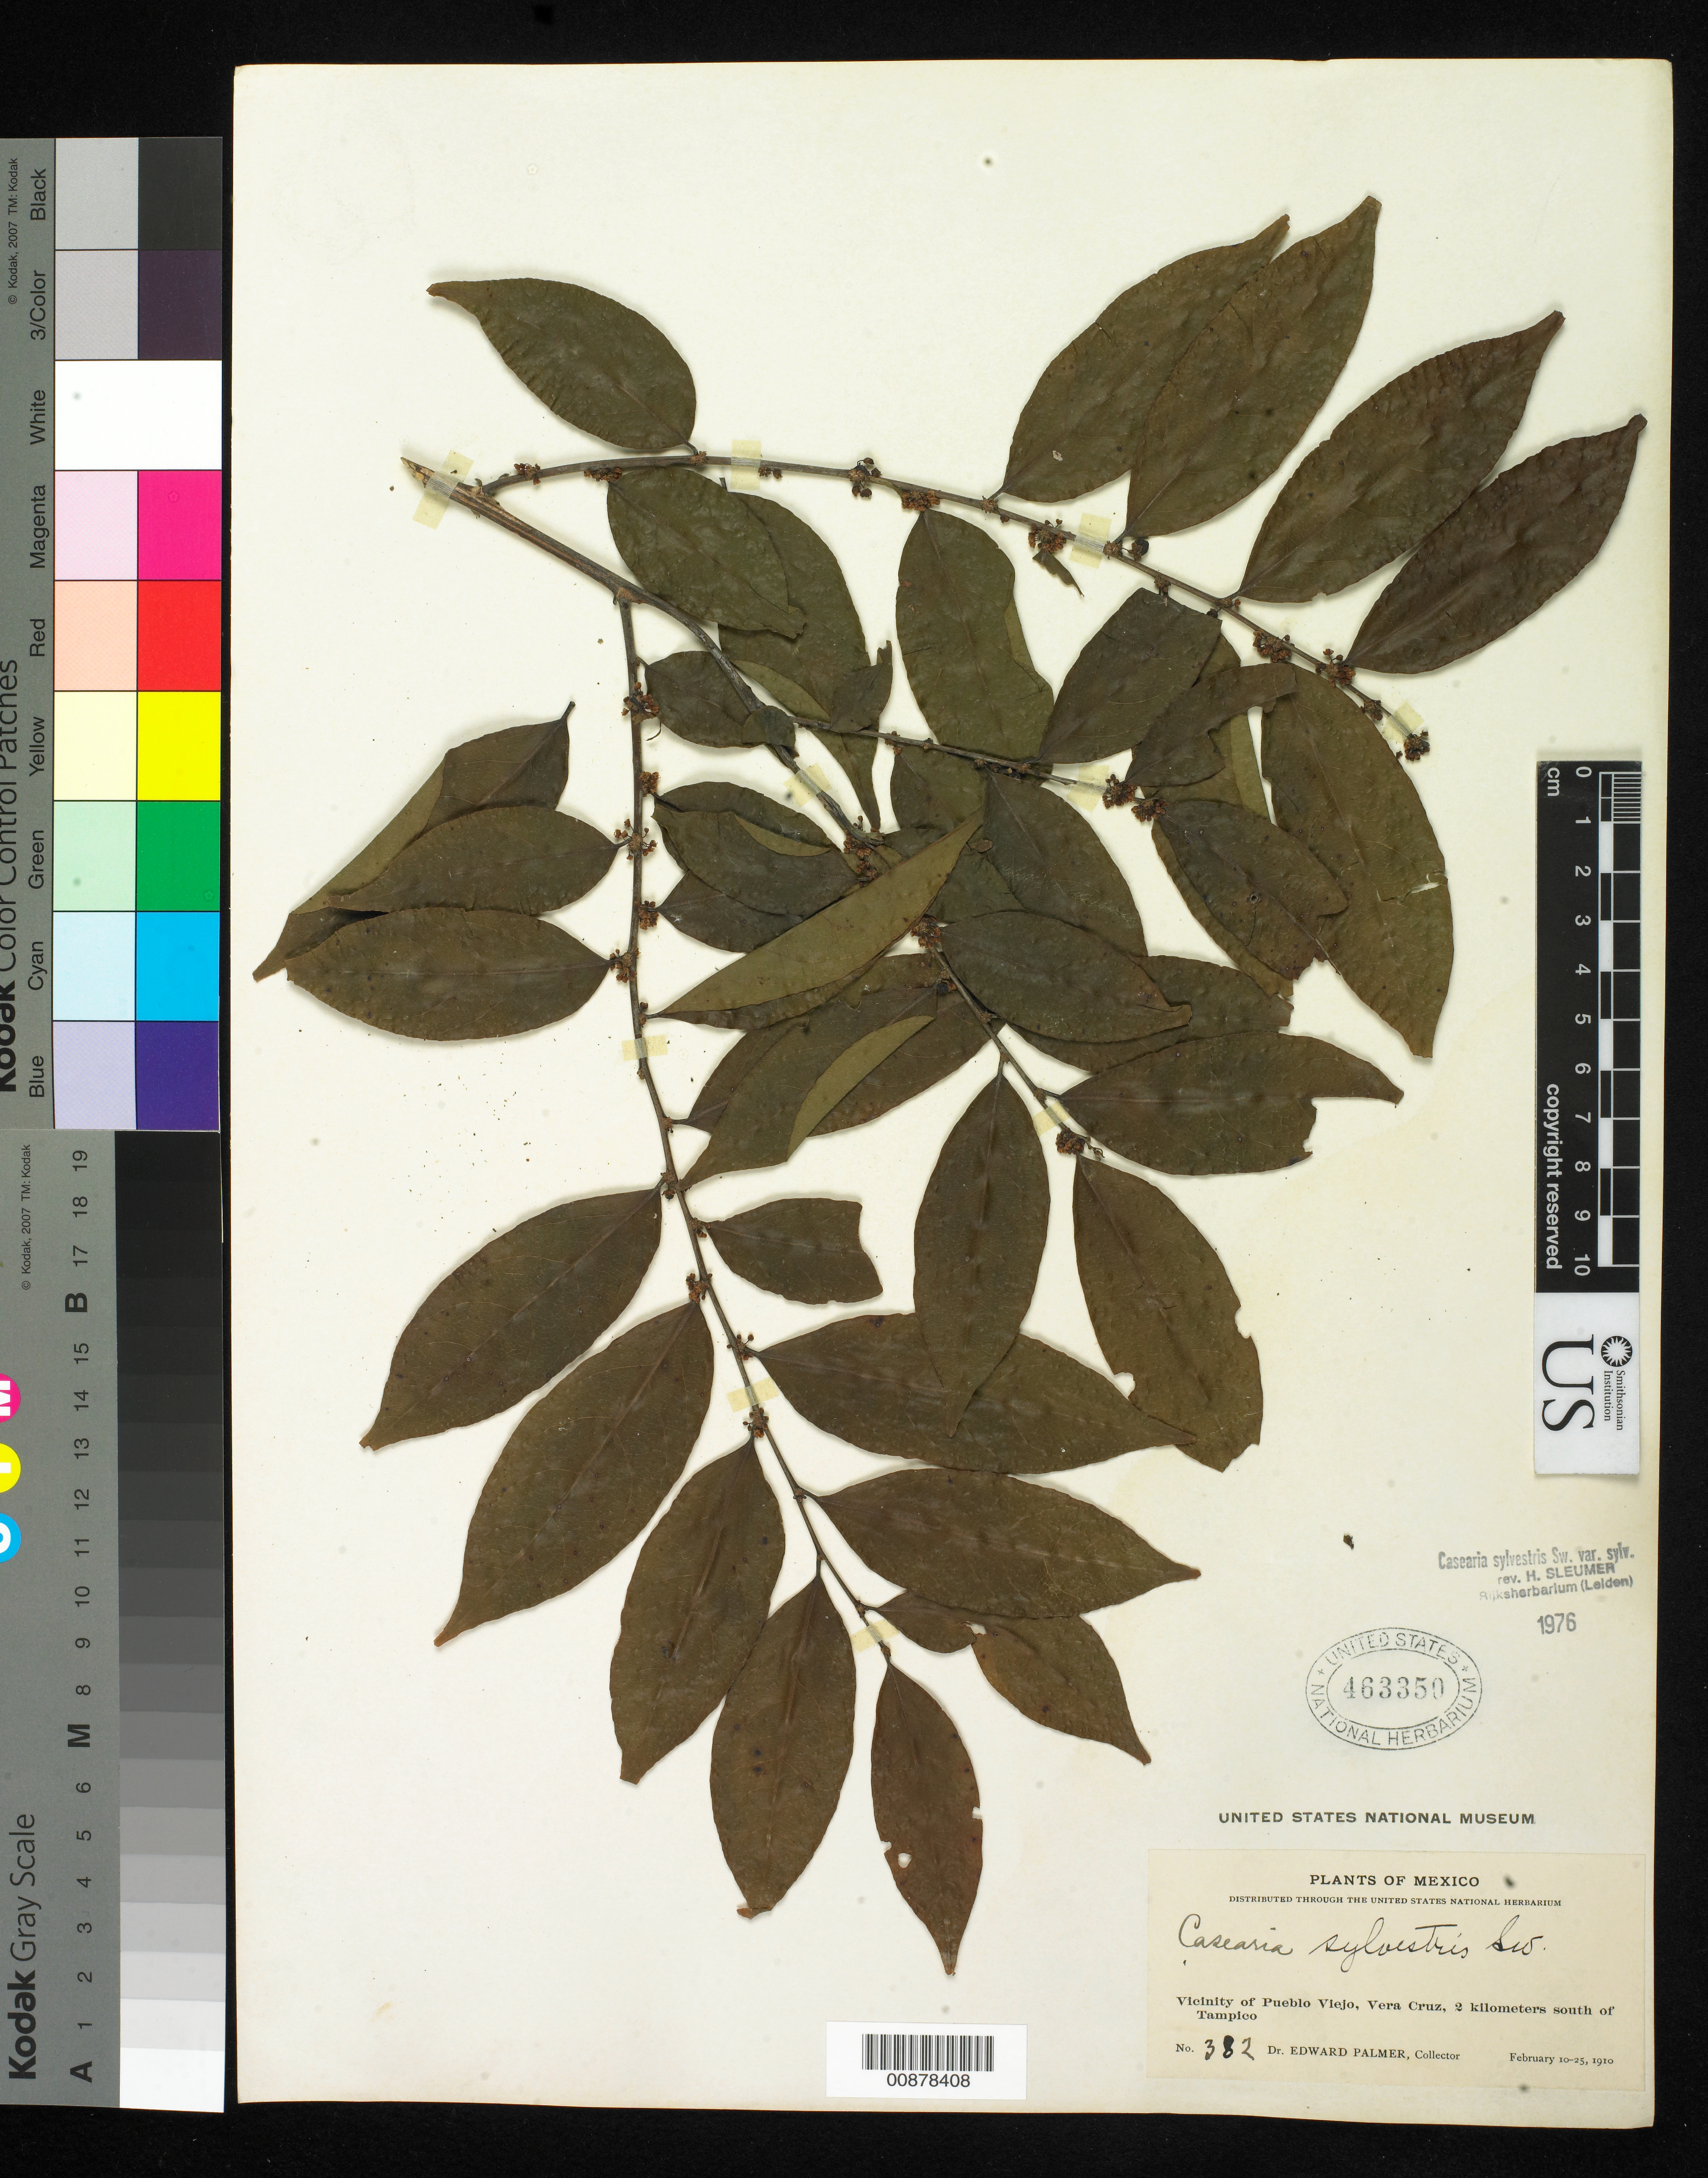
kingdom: Plantae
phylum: Tracheophyta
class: Magnoliopsida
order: Malpighiales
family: Salicaceae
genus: Casearia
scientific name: Casearia sylvestris var. sylvestris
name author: Sw.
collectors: E. Palmer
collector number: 382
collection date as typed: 10 Feb 1910 to 25 Feb 1910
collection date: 1910-02-10/1910-02-25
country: Mexico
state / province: Veracruz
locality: Vicinity of Pueblo Viejo, Veracruz, 2 kilometers south of Tampico.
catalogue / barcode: US 463350